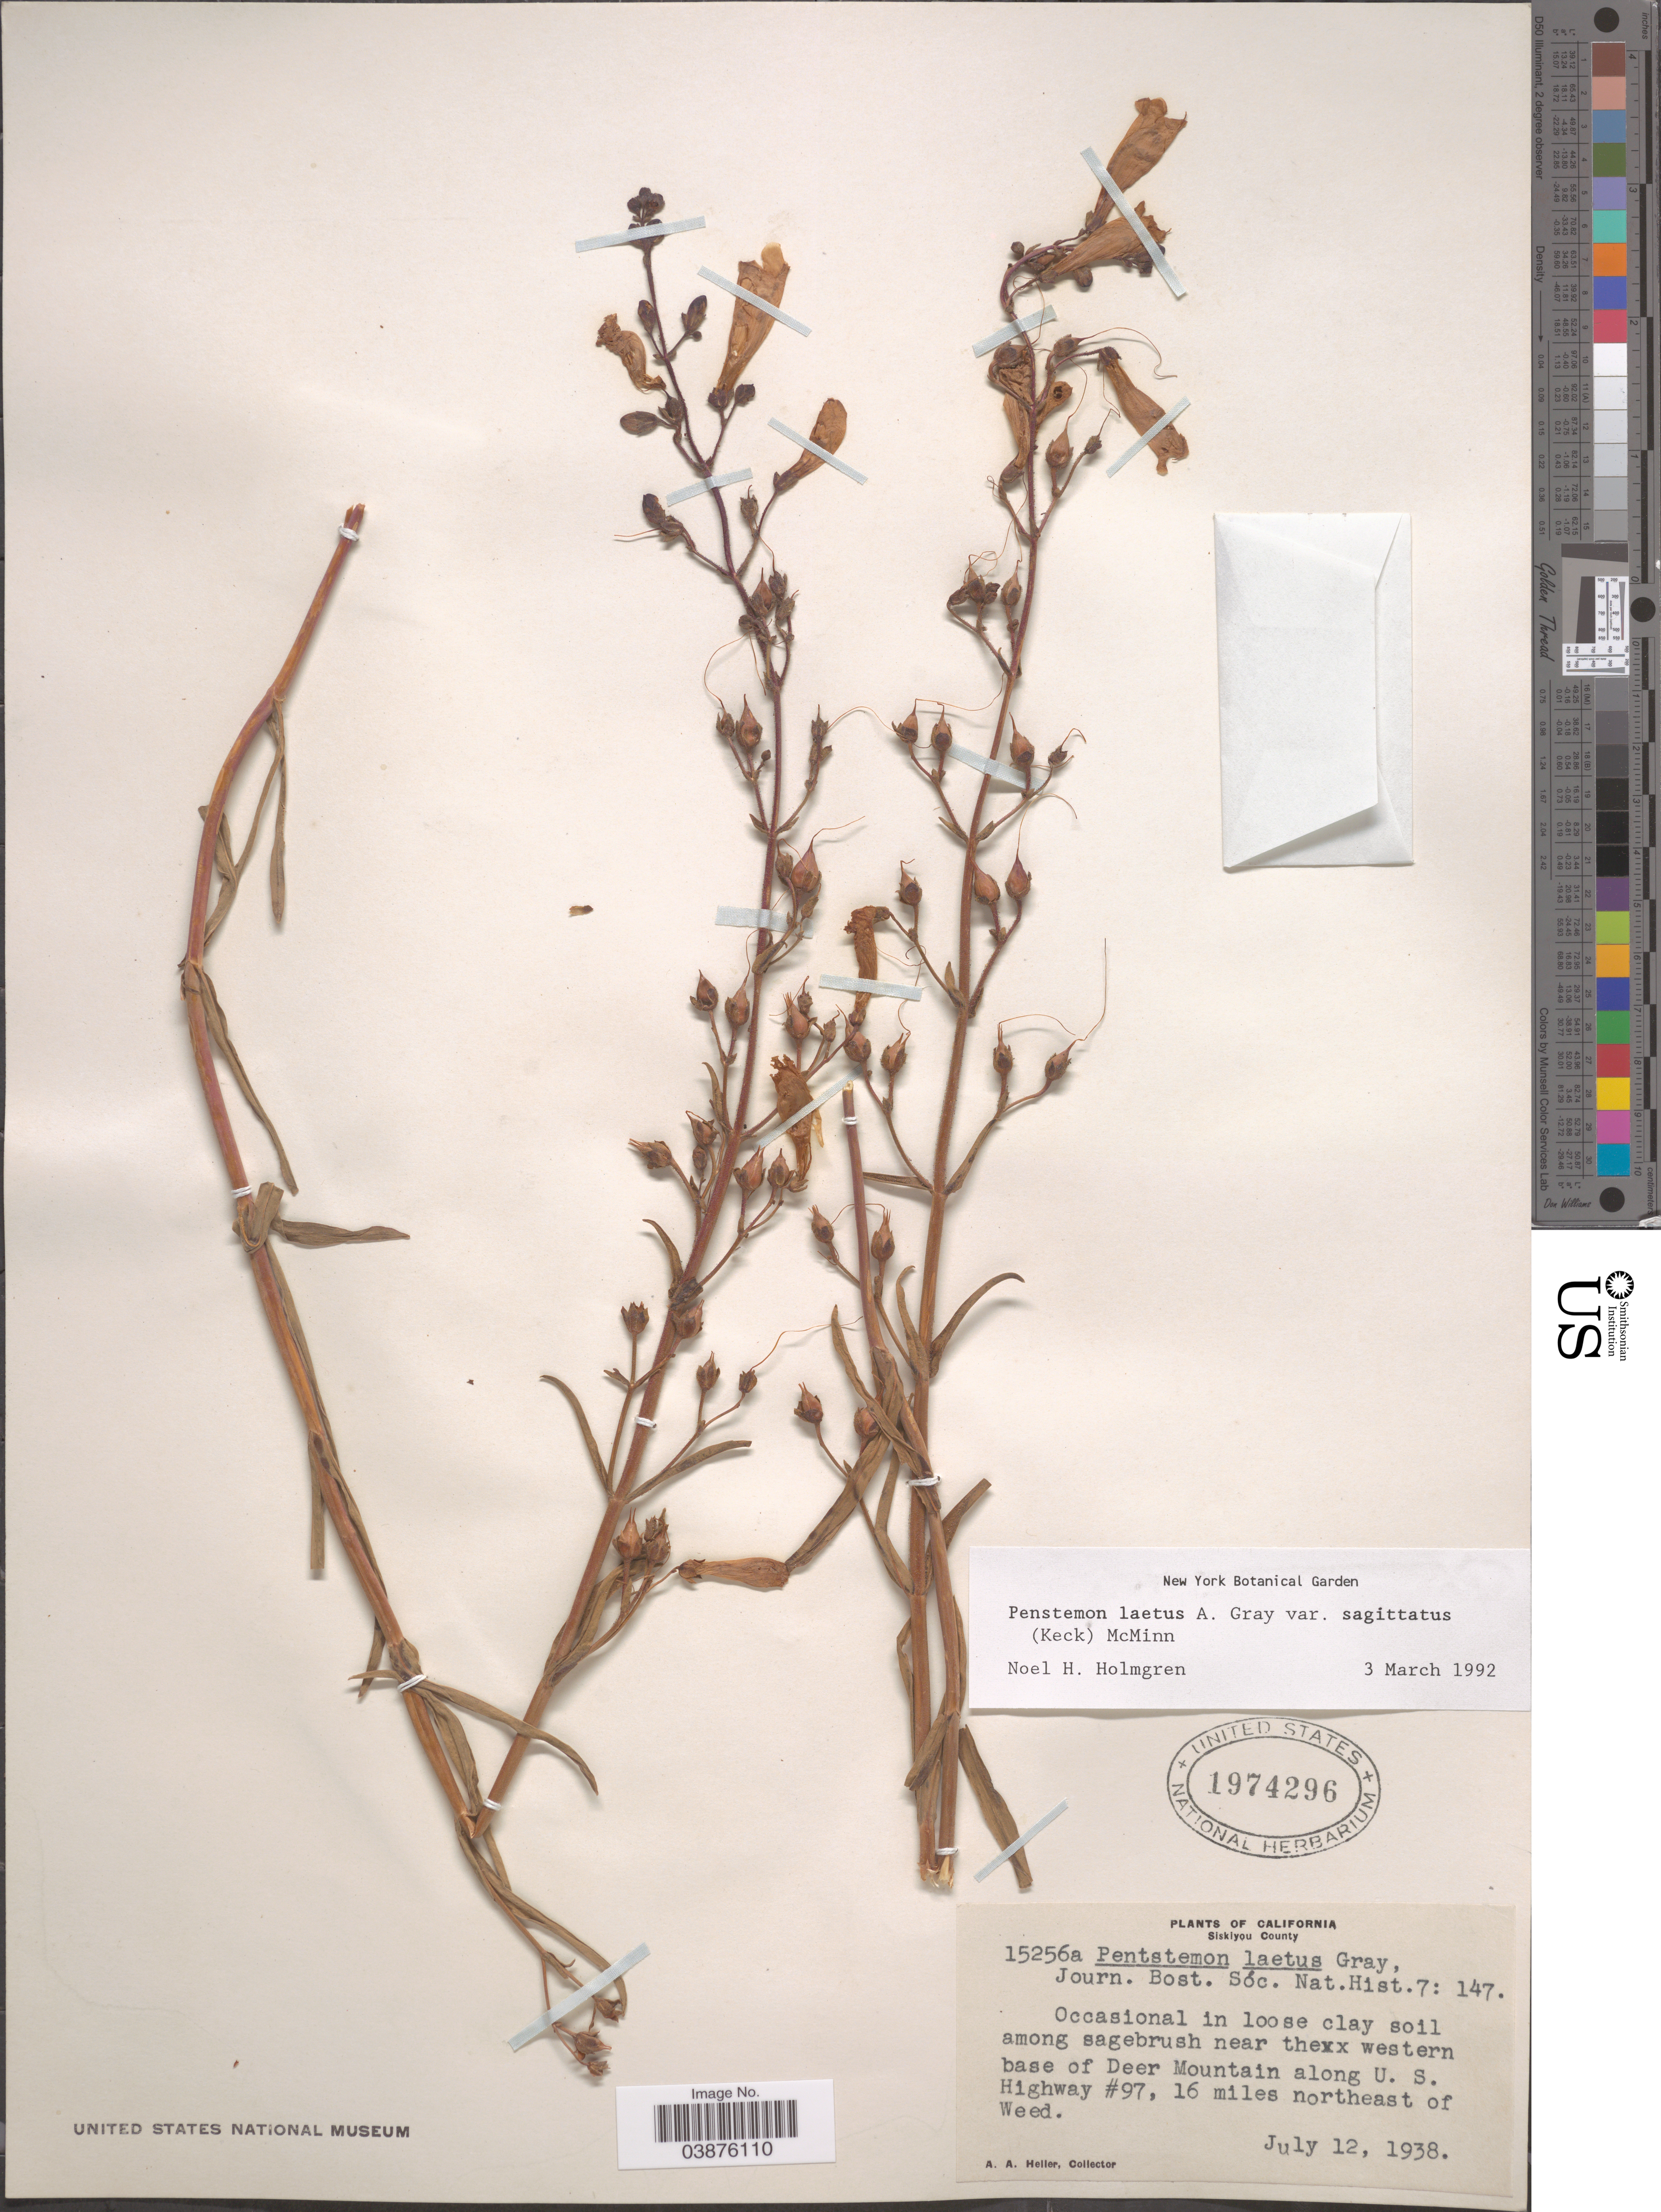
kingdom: Plantae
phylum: Tracheophyta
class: Magnoliopsida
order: Lamiales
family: Plantaginaceae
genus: Penstemon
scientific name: Penstemon laetus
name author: A. Gray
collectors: A. A. Heller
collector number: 15256a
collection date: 1938-07-12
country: United States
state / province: California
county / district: Siskiyou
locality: Siskiyou County. Near the western base of Deer Mountain along U. S. Highway 97, 16 miles northeast of Weed.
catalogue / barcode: US 1974296